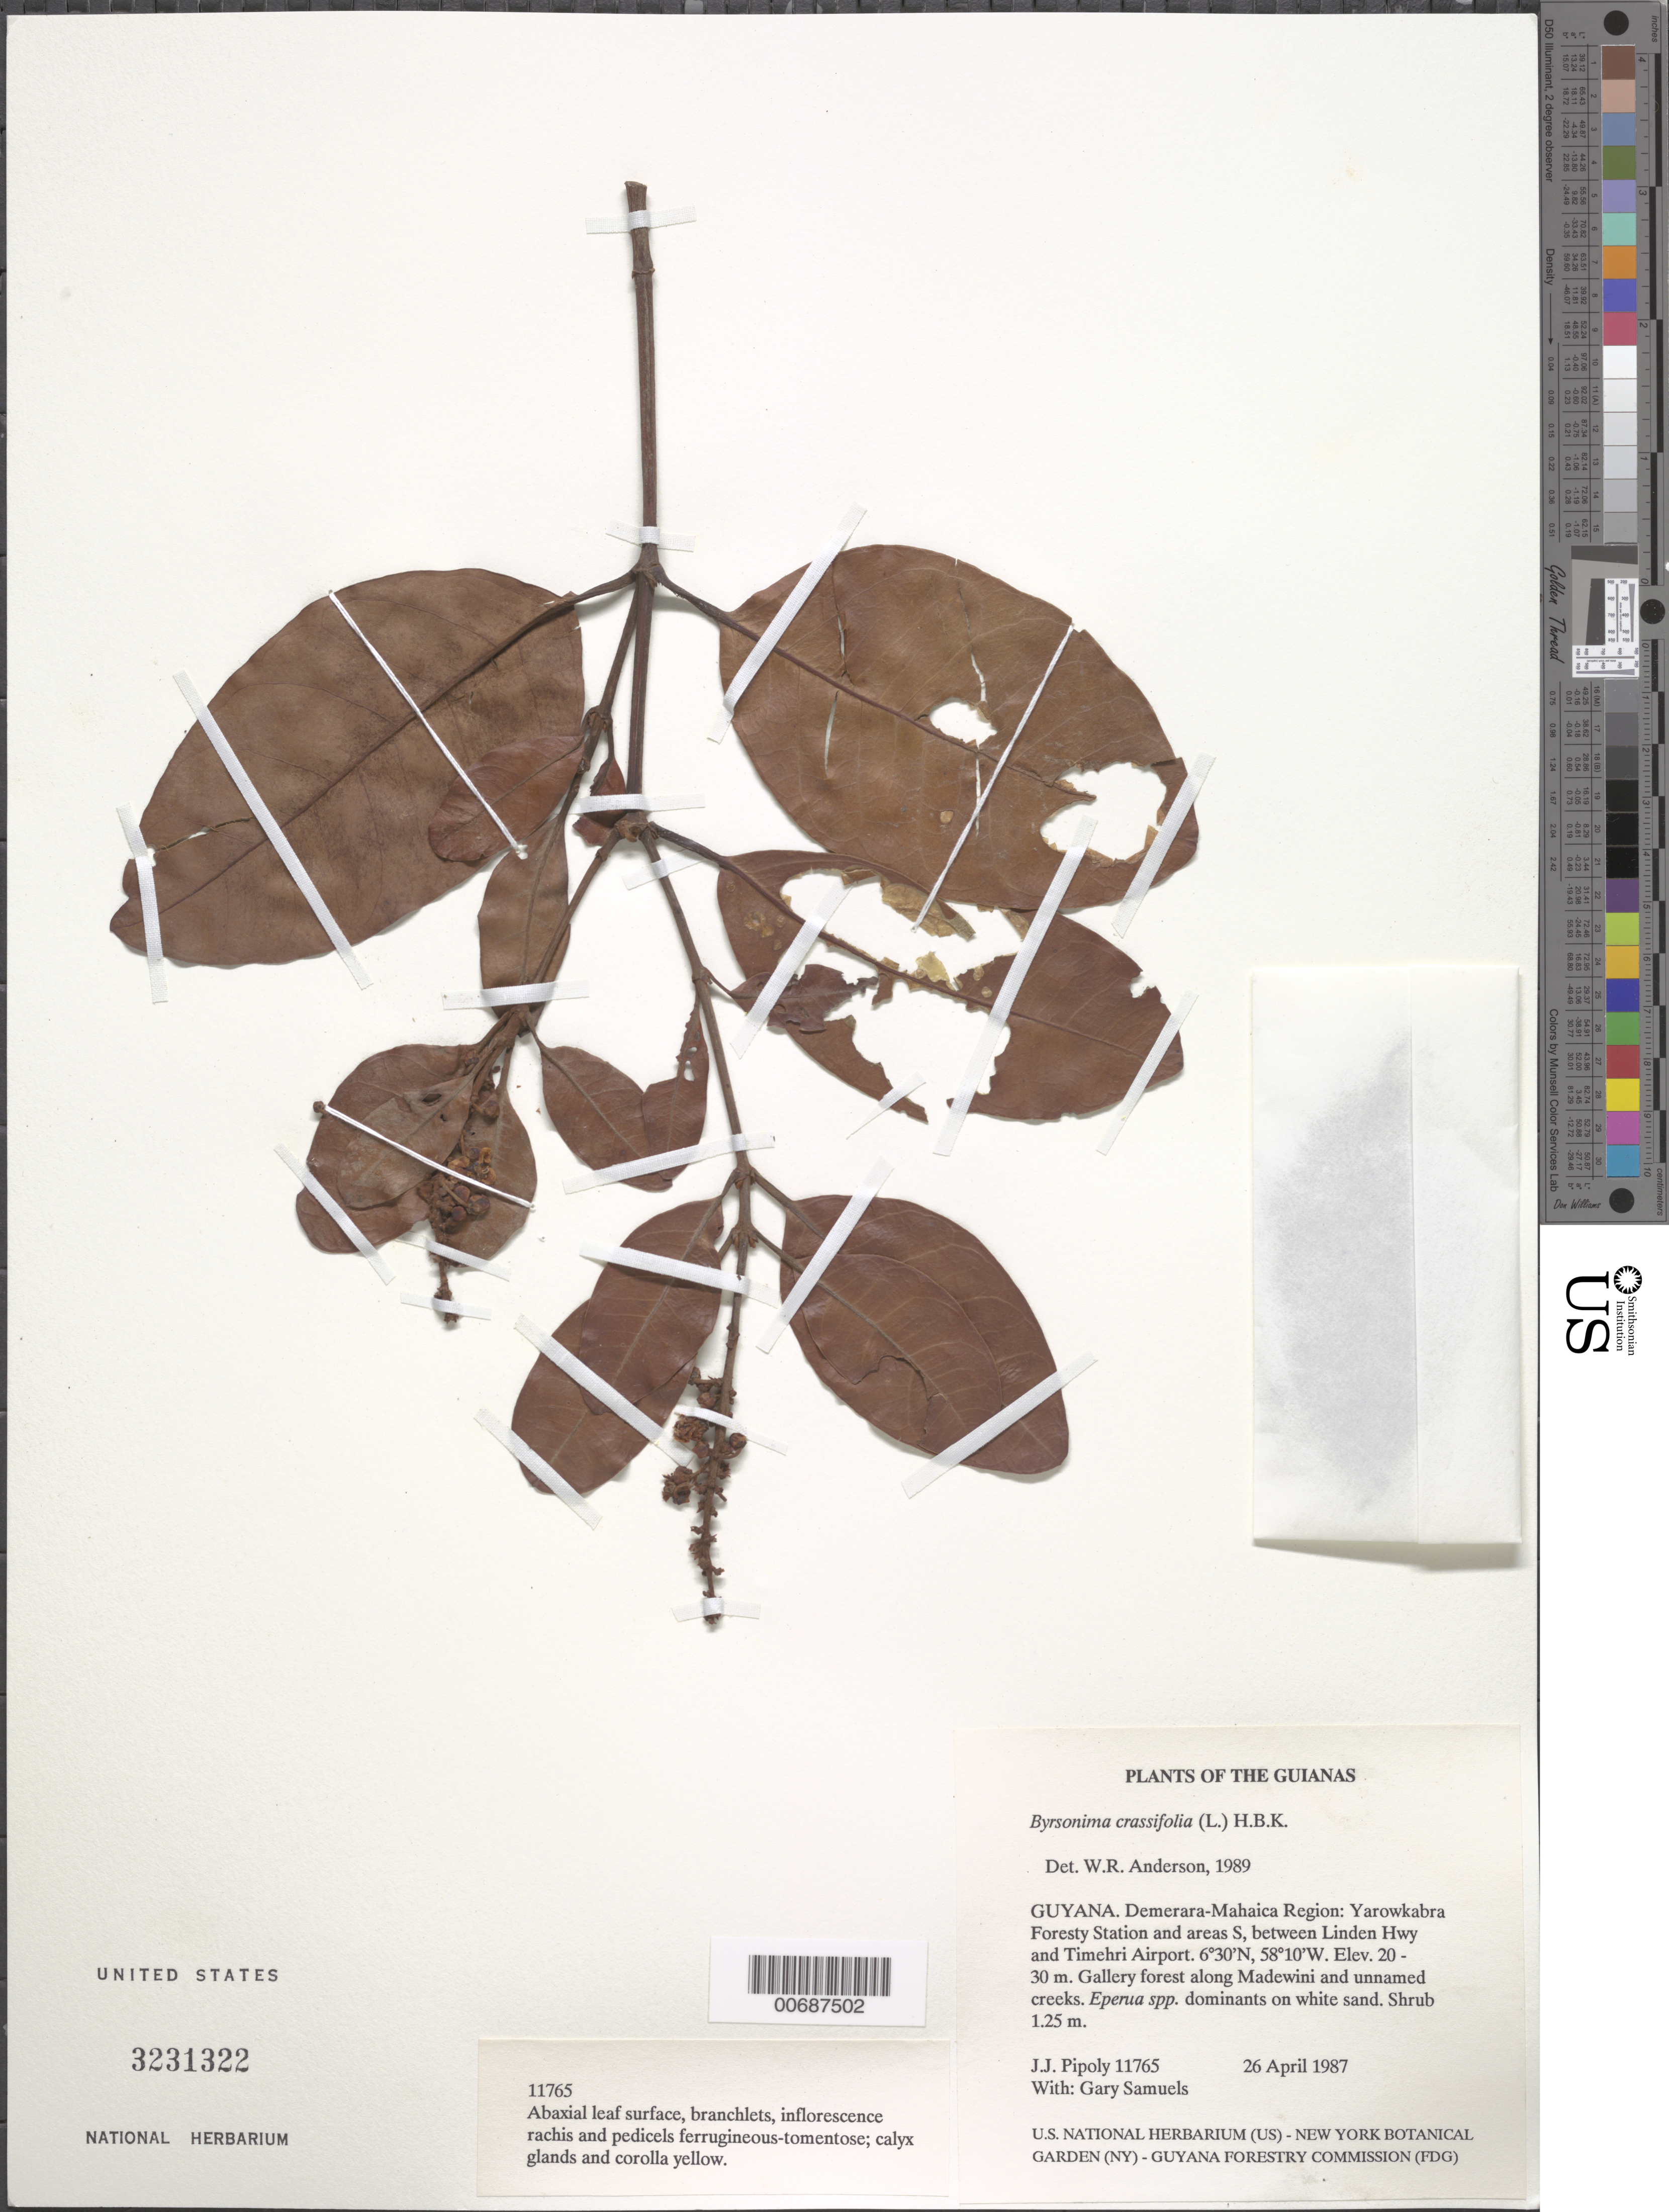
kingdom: Plantae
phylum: Tracheophyta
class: Magnoliopsida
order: Malpighiales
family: Malpighiaceae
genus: Byrsonima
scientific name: Byrsonima crassifolia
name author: (L.) Kunth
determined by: Anderson, W. R., (MICH), University of Michigan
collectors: J. J. Pipoly & G. Bacchus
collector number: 11765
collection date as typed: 26 April 1987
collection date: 1987-04-26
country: Guyana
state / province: Demerara-Mahaica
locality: Yarowkabra Forestry Station and areas S, between Linden Hwy and Timehri Airport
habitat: Gallery forest along Madewini and unnamed creeks. Eperua spp. dominants on white sand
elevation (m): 20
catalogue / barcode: US 3231322